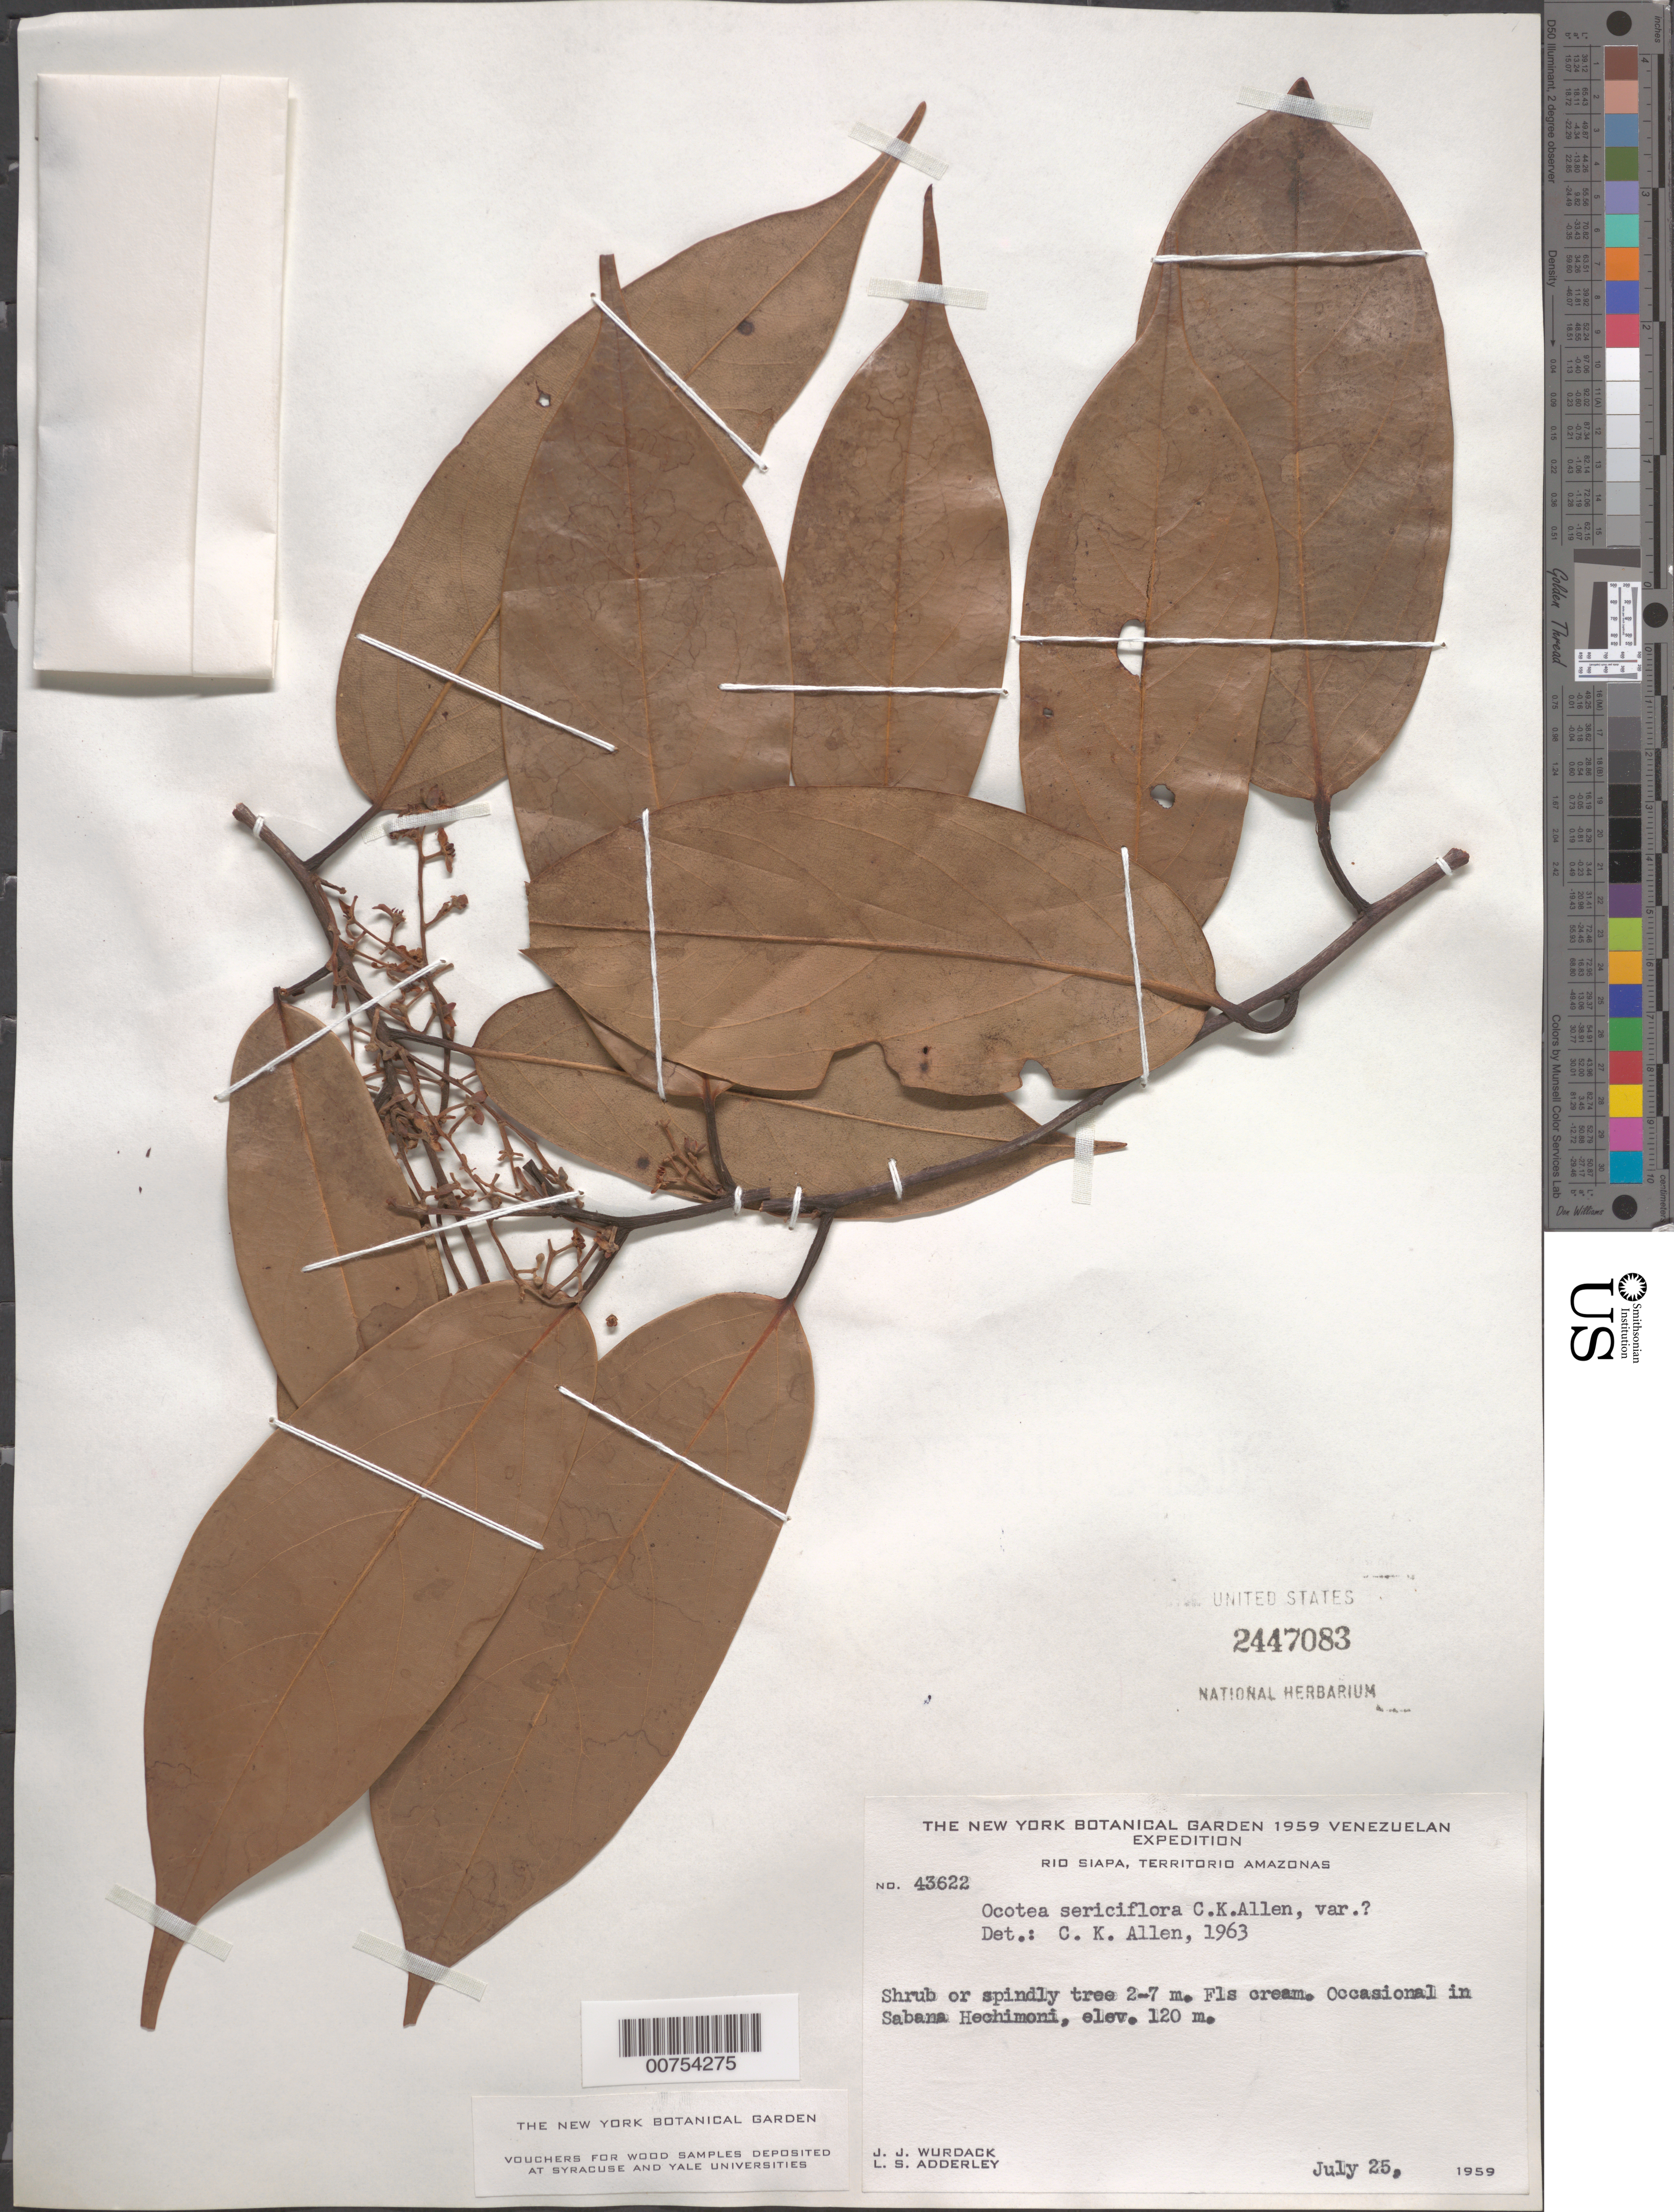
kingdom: Plantae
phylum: Tracheophyta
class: Magnoliopsida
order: Laurales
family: Lauraceae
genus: Ocotea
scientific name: Ocotea sericiflora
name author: C.K. Allen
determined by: Allen, C. K.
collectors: J. J. Wurdack & L. S. Adderley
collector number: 43622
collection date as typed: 25-Jul-59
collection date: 1959-07-25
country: Venezuela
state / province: Amazonas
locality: Río Siapa, Sabana Hechimoni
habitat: Savanna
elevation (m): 120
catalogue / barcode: US 2447083